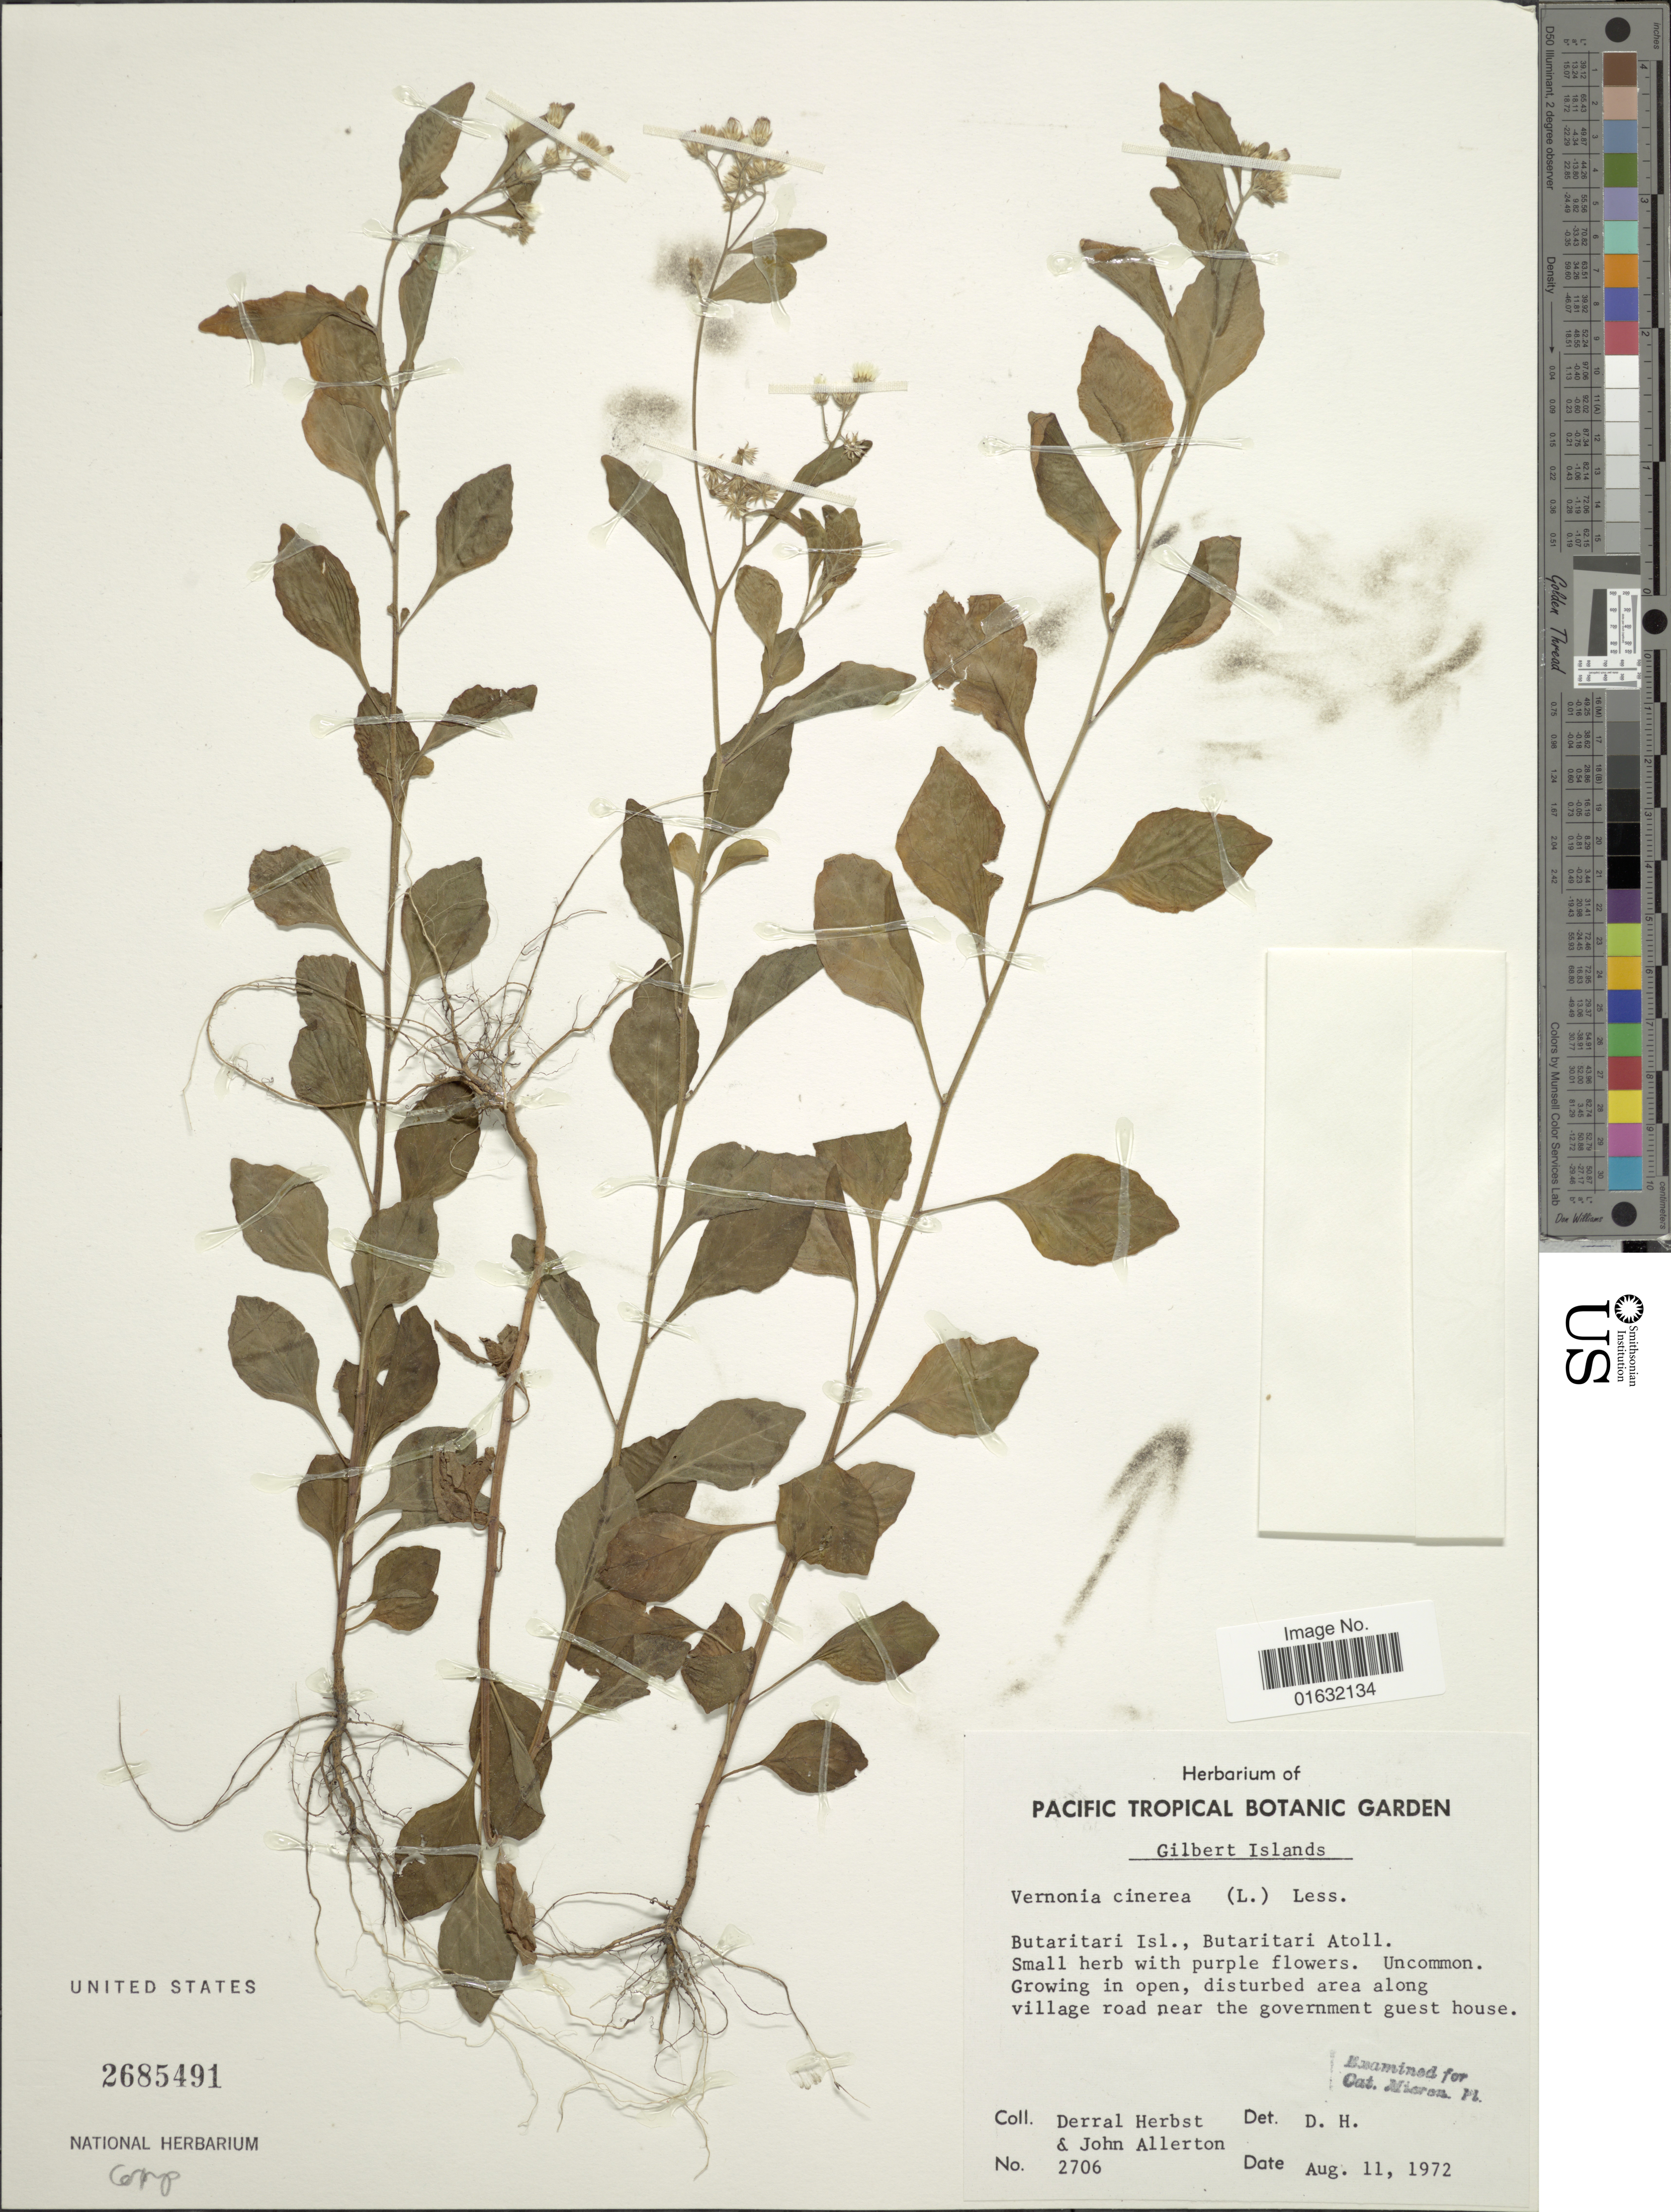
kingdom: Plantae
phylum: Tracheophyta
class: Magnoliopsida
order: Asterales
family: Asteraceae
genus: Cyanthillium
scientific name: Cyanthillium cinereum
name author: (L.) H. Rob.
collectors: D. R. Herbst & J. Allerton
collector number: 2706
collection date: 1972-08-11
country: Kiribati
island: Butaritari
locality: Gilbert Islands, Butaritari Isl., Butaritari Atoll.growing in open, disturbed area along village road near the goverment guest house.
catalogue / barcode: US 2685491